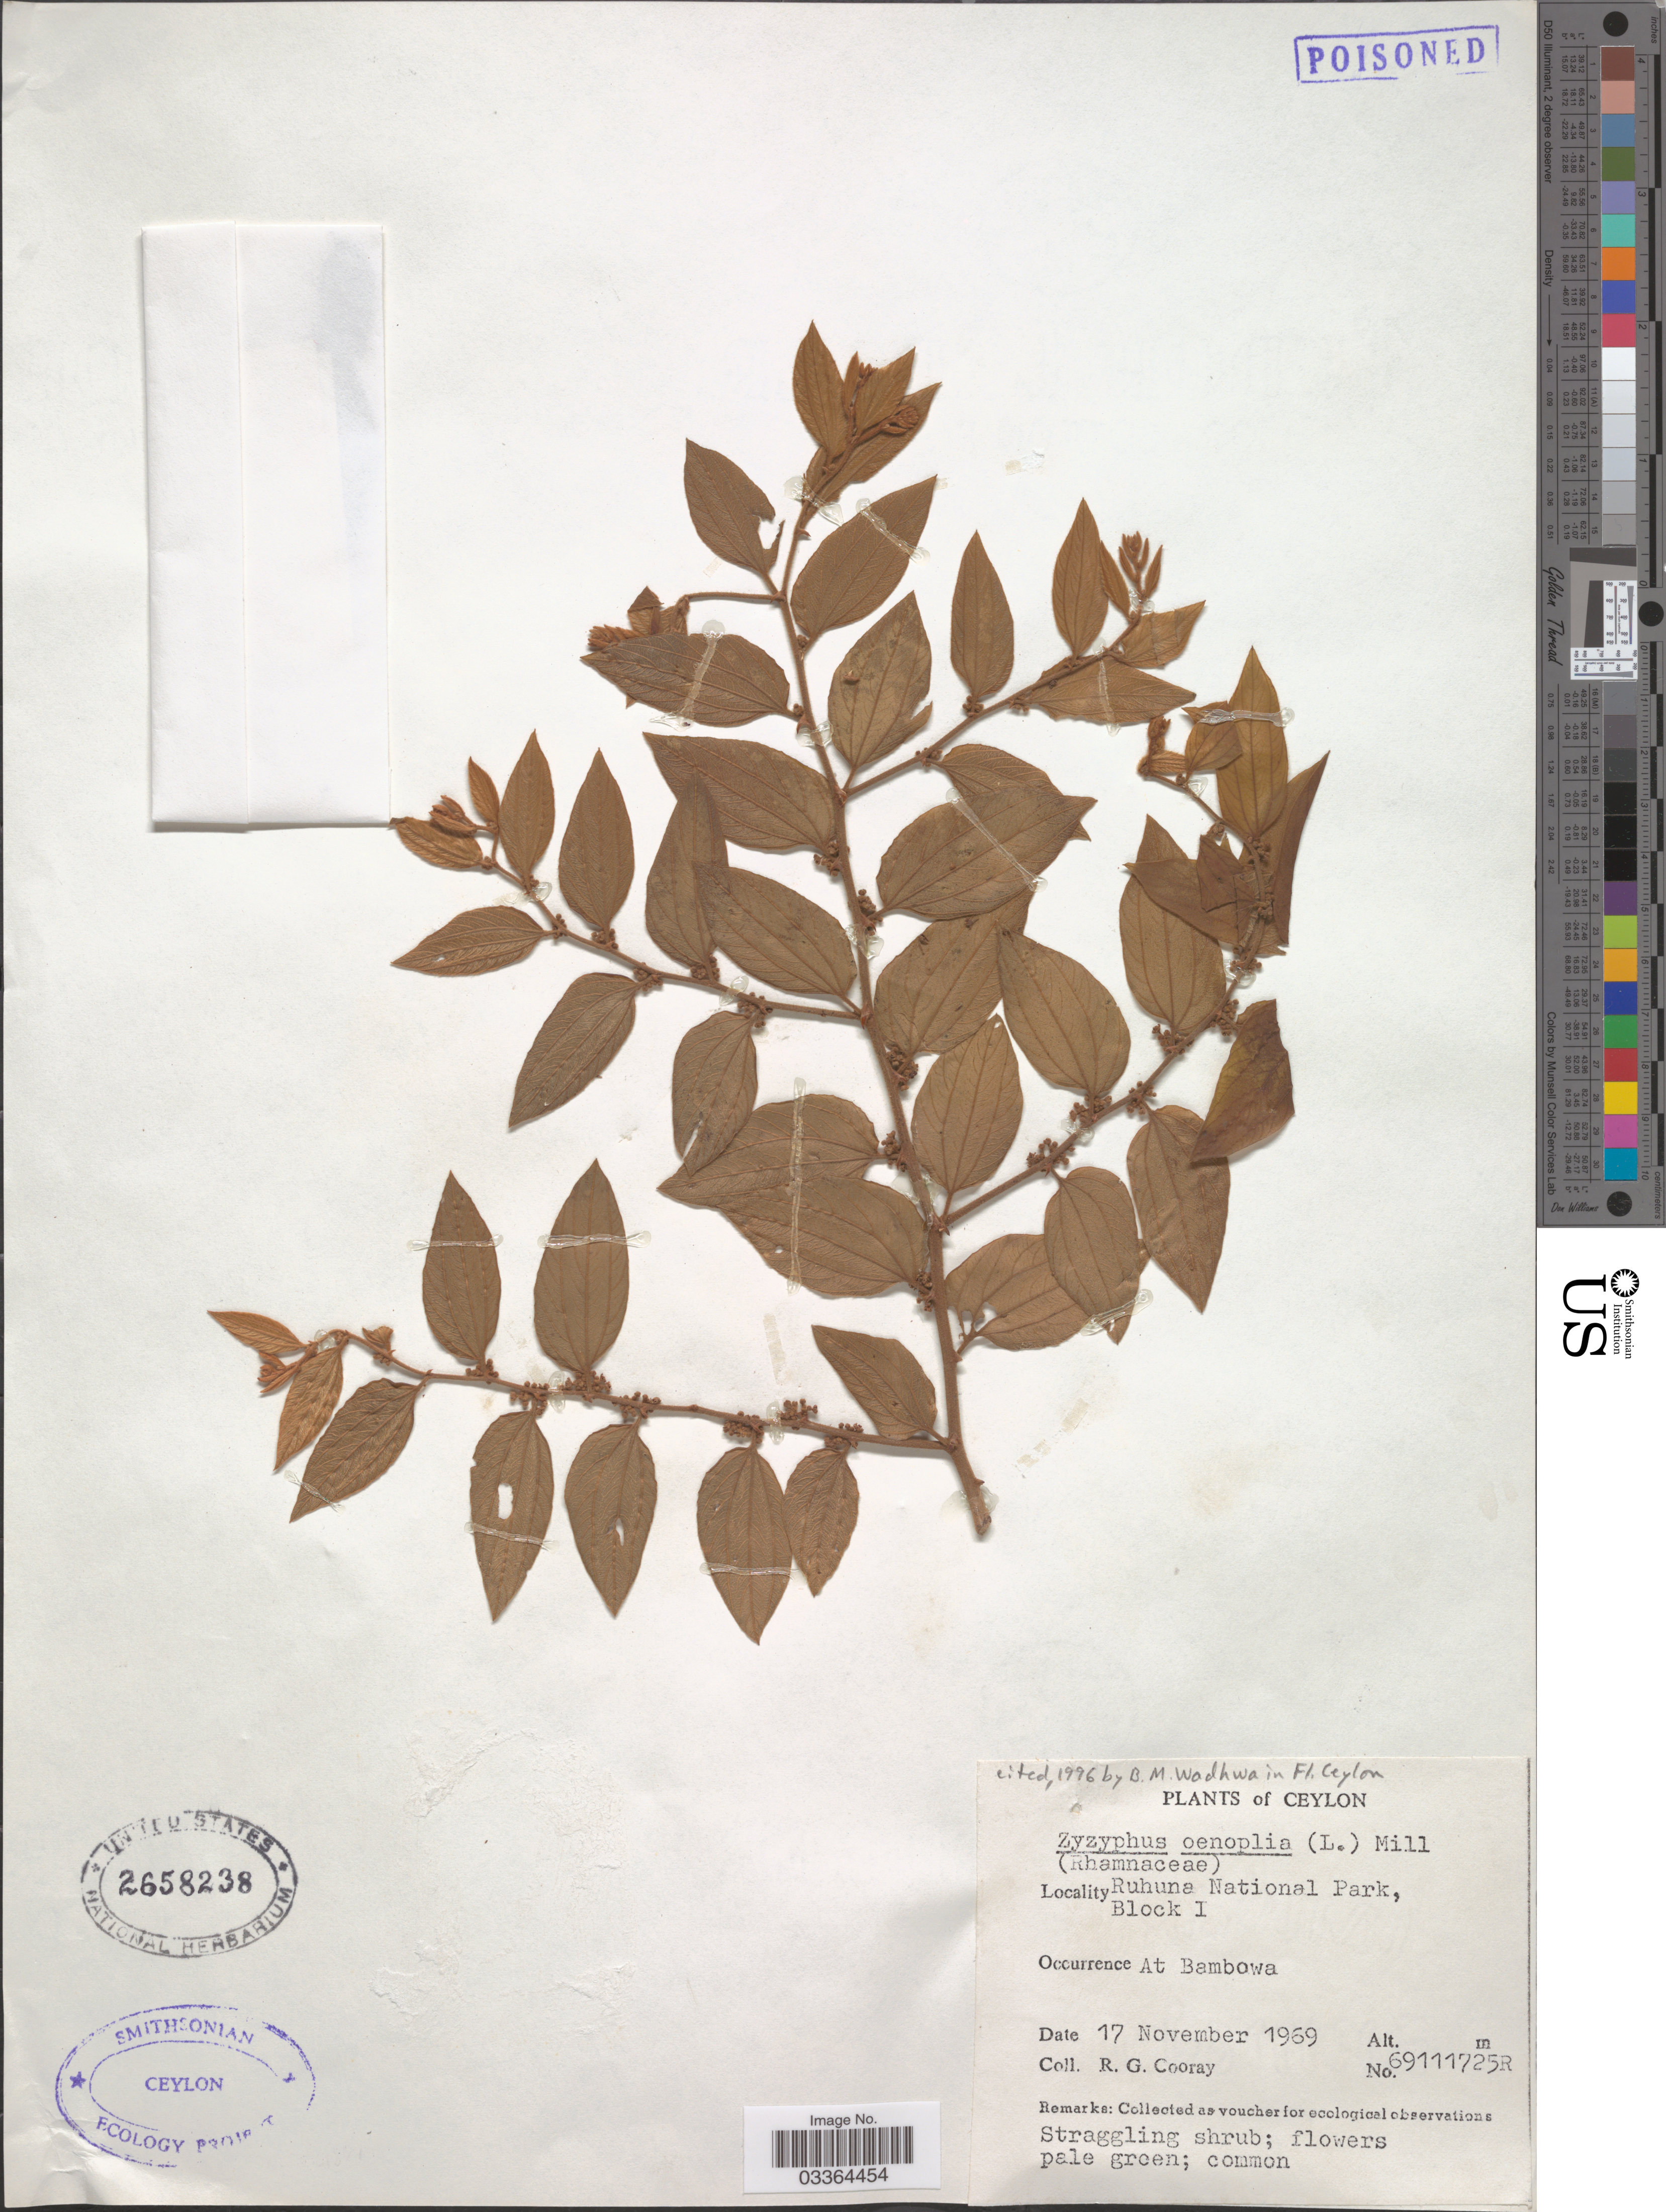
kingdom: Plantae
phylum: Tracheophyta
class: Magnoliopsida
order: Rosales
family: Rhamnaceae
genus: Ziziphus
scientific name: Ziziphus oenopolia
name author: (L.) Mill.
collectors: R. Cooray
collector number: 67111725R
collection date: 1969-11-17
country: Sri Lanka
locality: Ceylon. Ruhuna National Park, Block I, At Bambowa.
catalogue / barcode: US 2658238